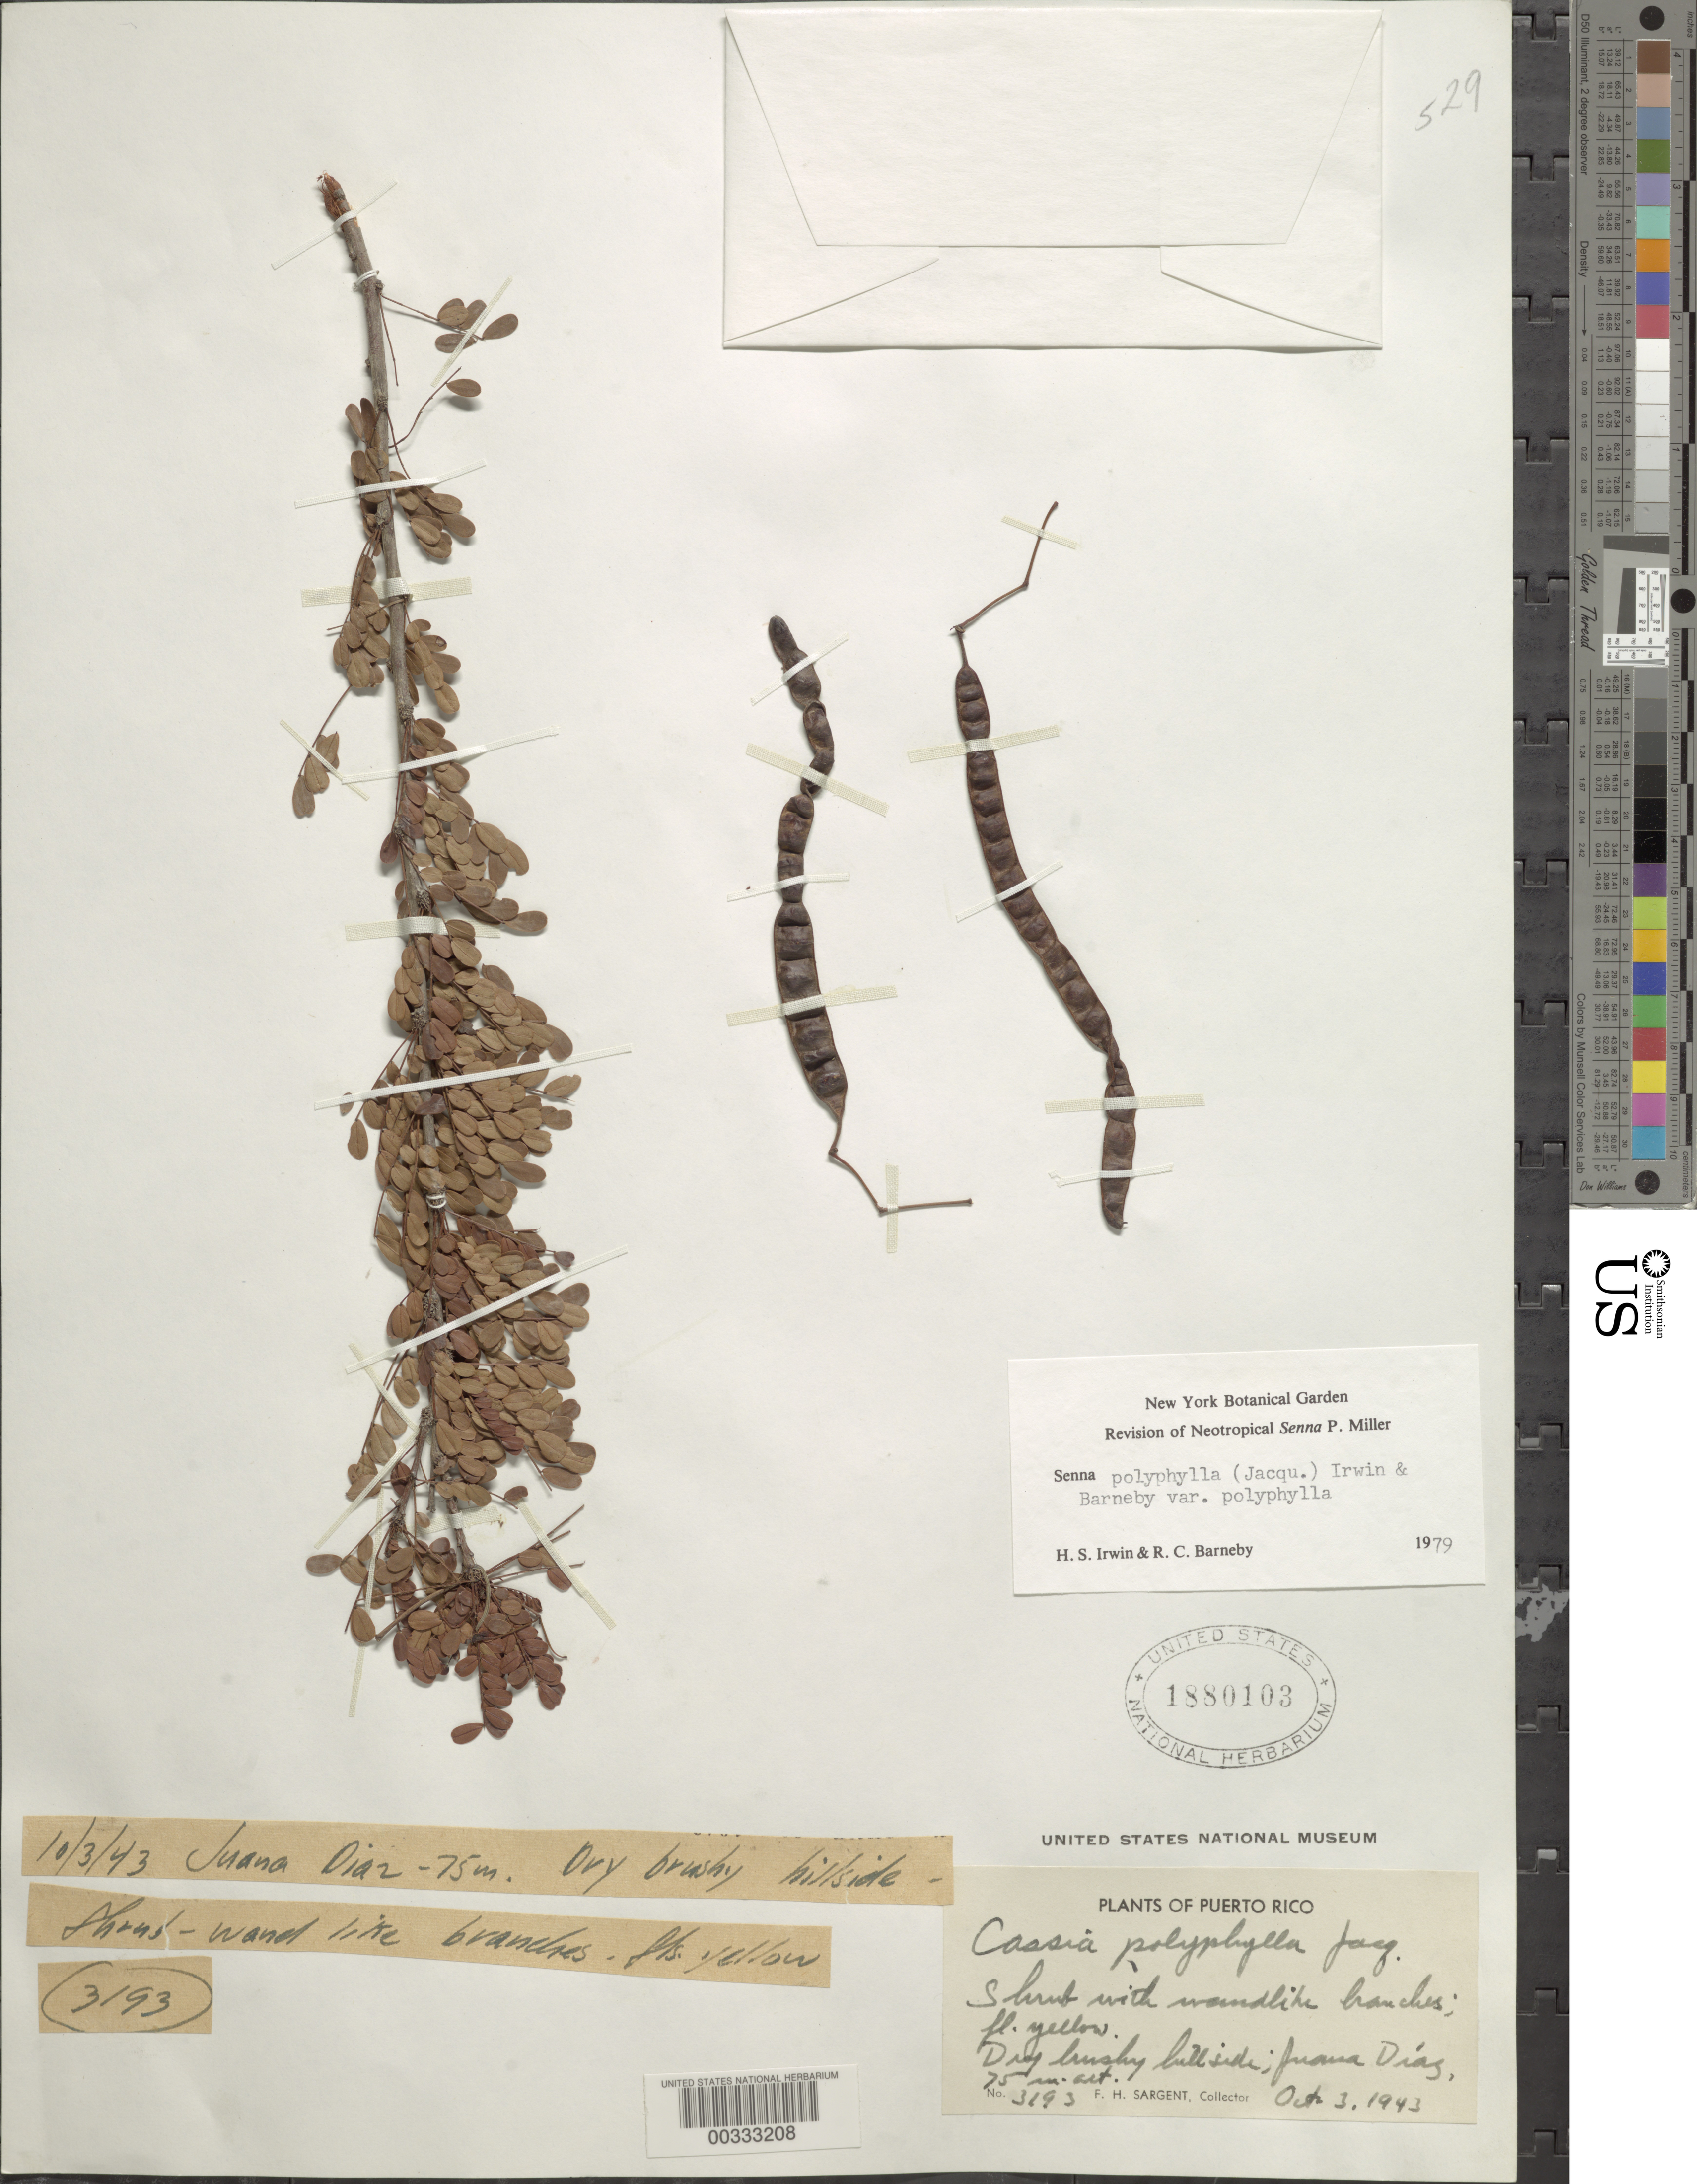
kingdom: Plantae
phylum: Tracheophyta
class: Magnoliopsida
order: Fabales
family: Fabaceae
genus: Senna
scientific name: Senna polyphylla var. polyphylla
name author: (Jacq.) H.S. Irwin & Barneby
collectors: F. H. Sargent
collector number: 3193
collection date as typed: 03 Oct 1943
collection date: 1943-10-03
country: Puerto Rico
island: Greater Antilles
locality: Juana diaz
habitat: Dry brushy hillside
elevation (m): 75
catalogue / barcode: US 1880103